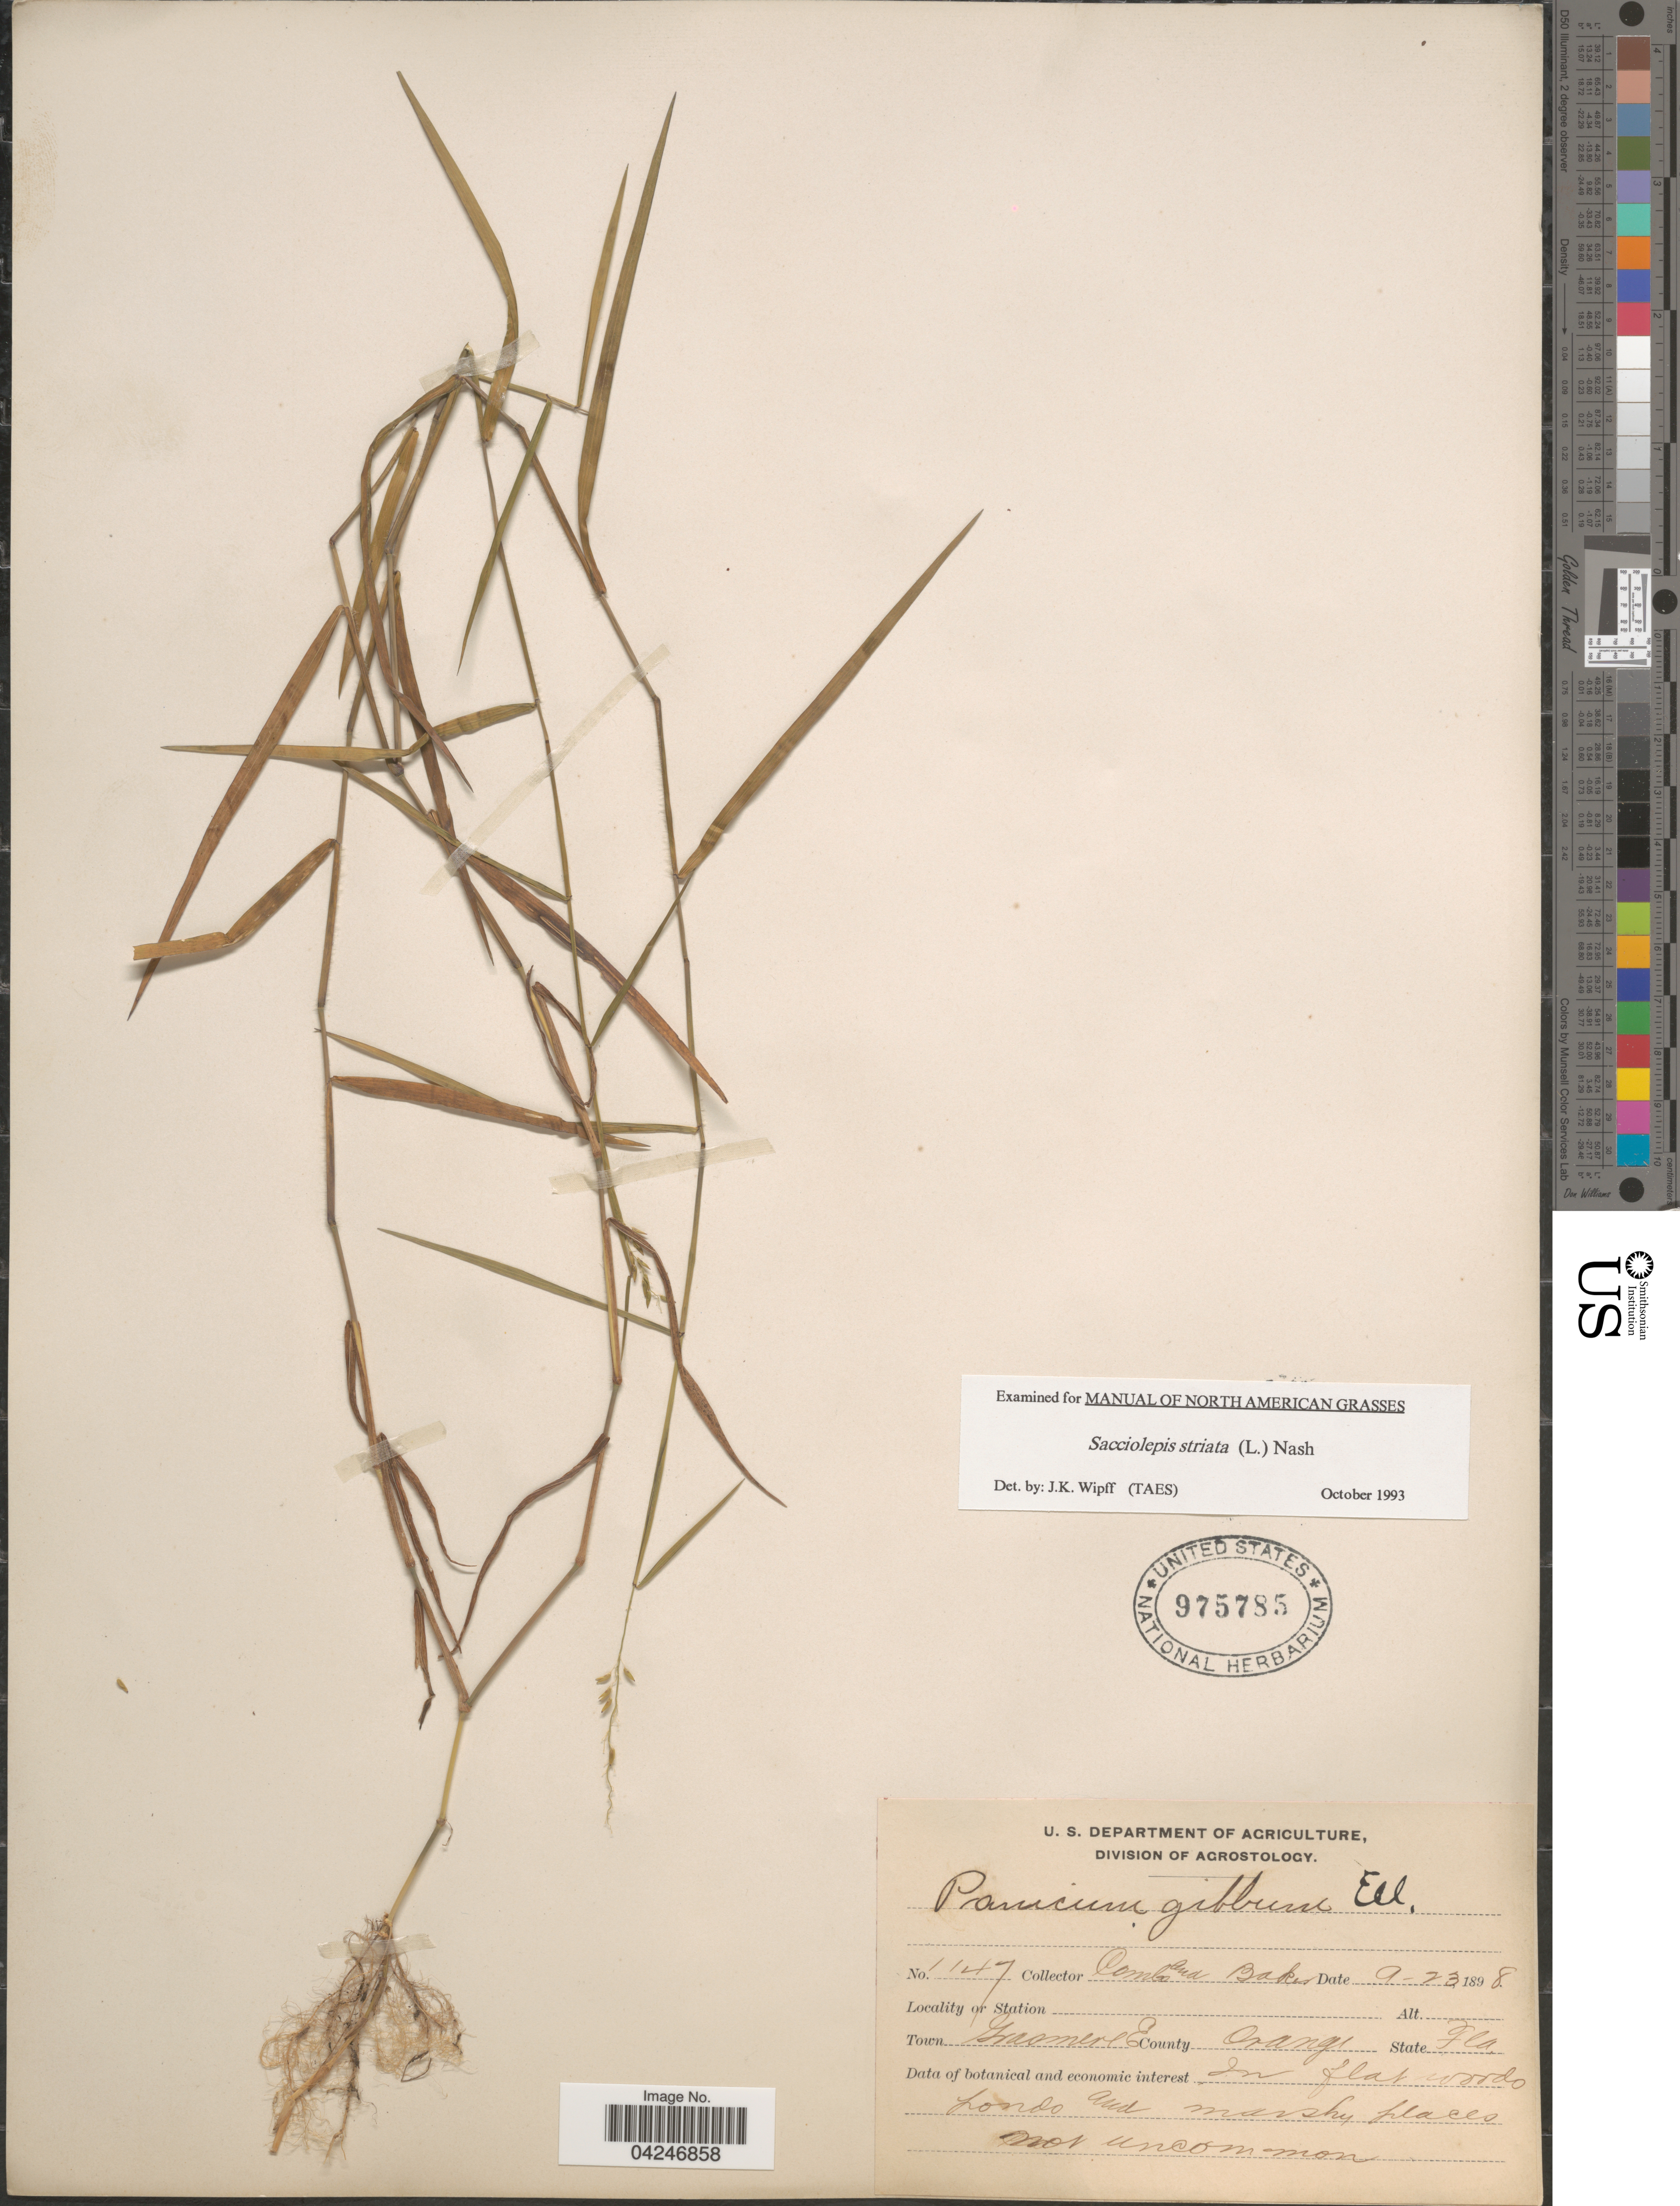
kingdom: Plantae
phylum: Tracheophyta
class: Liliopsida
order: Poales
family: Poaceae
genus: Sacciolepis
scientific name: Sacciolepis striata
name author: (L.) Nash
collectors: -. Combs & -- Baker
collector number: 1147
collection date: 1898-09-23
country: United States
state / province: Florida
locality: Town Grasmere E. County Orange.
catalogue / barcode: US 975785